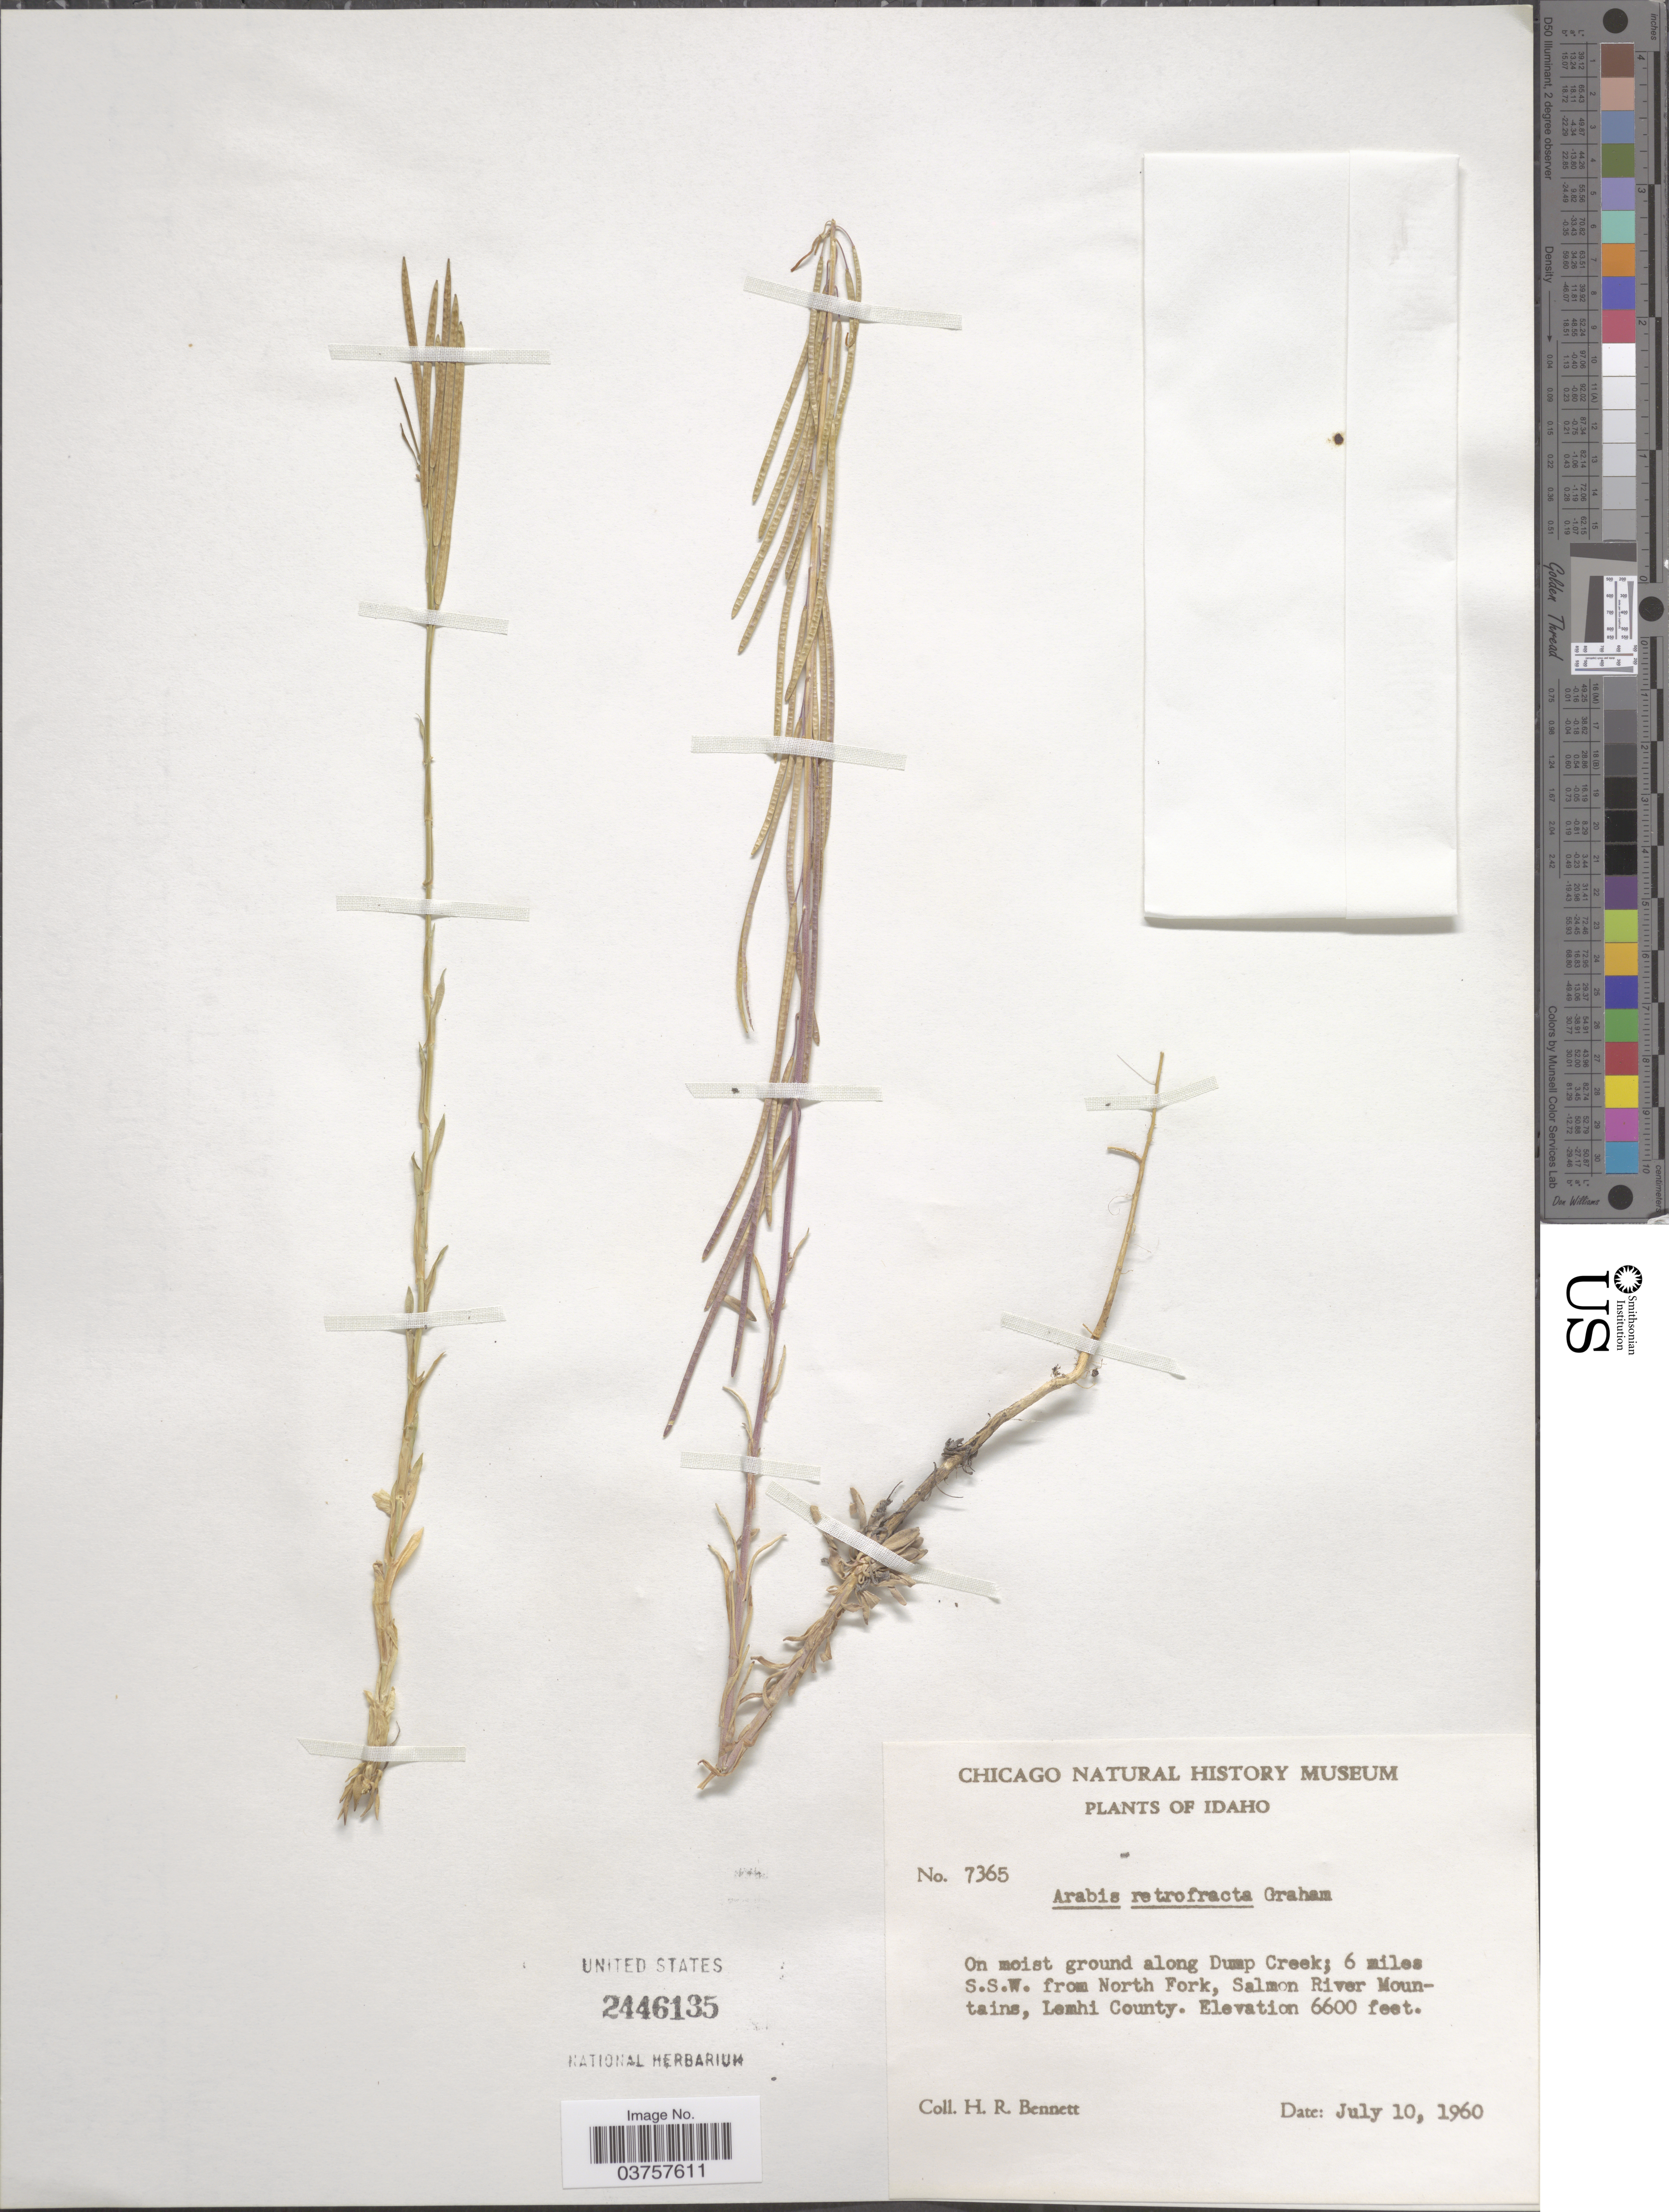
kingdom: Plantae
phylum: Tracheophyta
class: Magnoliopsida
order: Brassicales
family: Brassicaceae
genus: Arabis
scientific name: Arabis holboellii var. retrofracta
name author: Rydb.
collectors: H. R. Bennett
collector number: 7365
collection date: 1960-07-10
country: United States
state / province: Idaho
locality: Along dump Creek; 6 miles S.S.W. from North Fork, Salmon River Mountains, Lemhi County.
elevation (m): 2012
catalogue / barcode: US 2446135